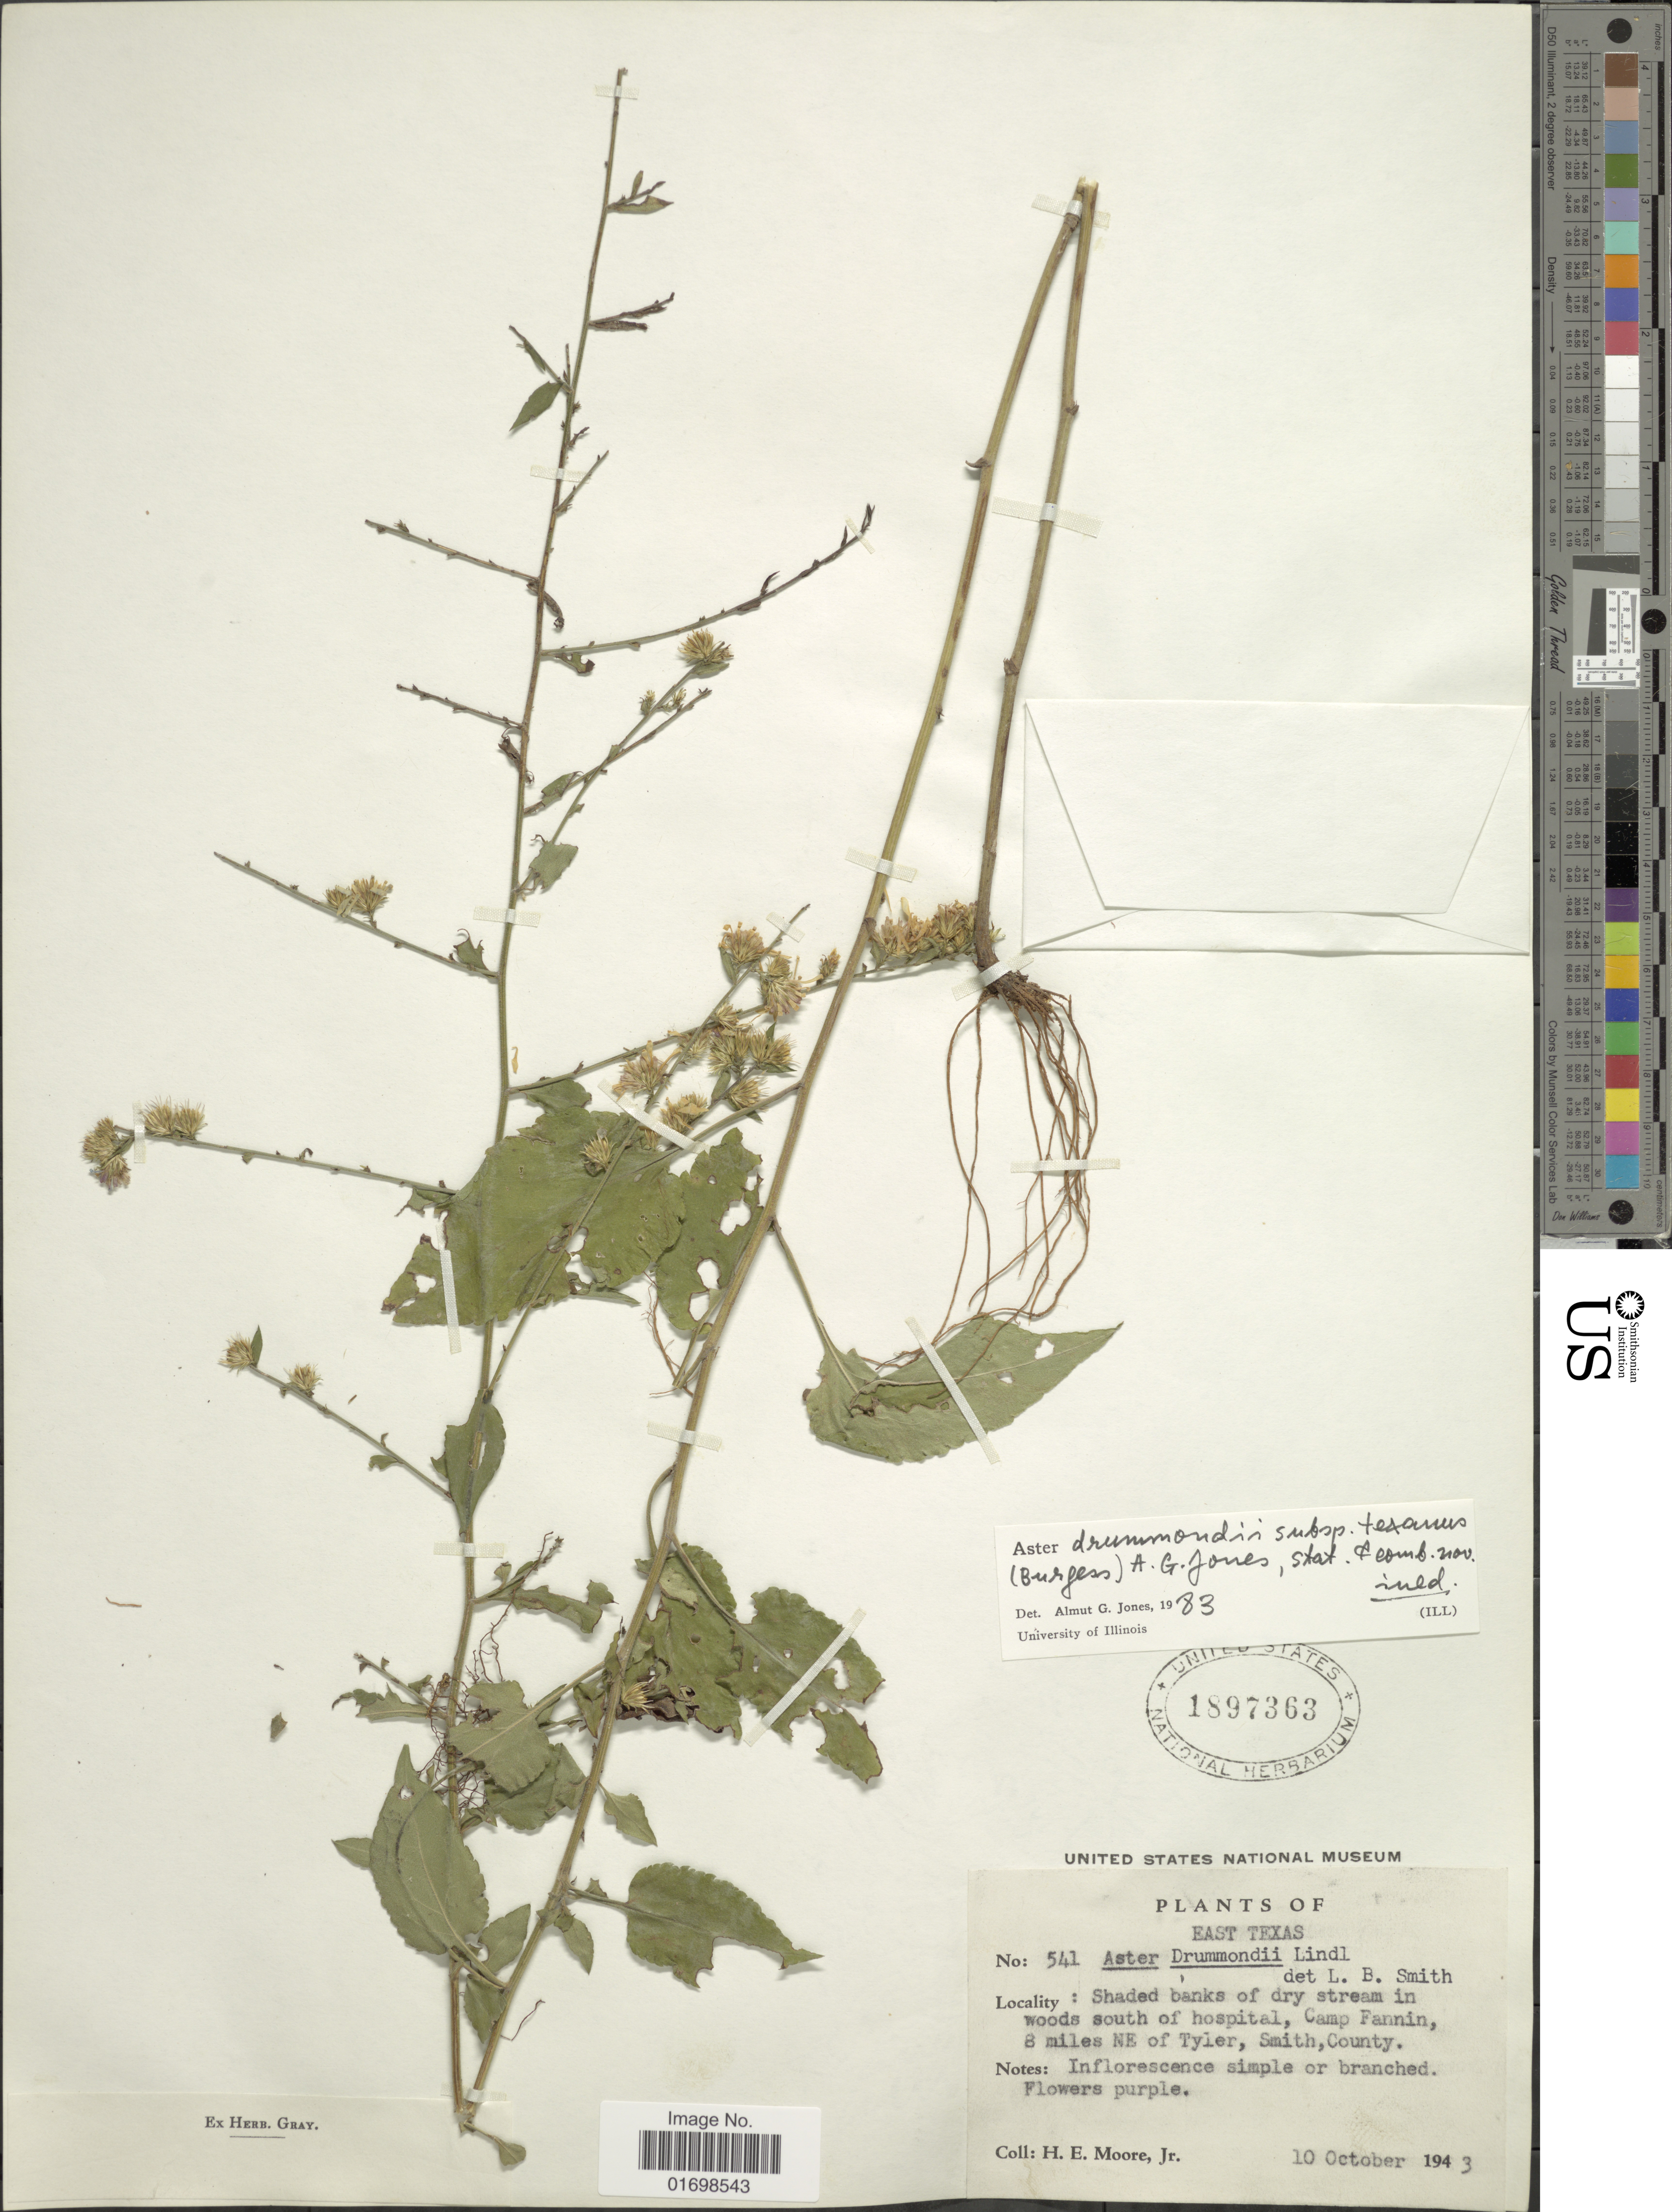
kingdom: Plantae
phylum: Tracheophyta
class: Magnoliopsida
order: Asterales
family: Asteraceae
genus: Symphyotrichum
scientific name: Symphyotrichum drummondii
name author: (Lindl.) G.L. Nesom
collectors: H. Moore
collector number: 541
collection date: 1943-10-10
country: United States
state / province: Texas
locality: East Texas, In wood south of hospital, Camp Fannin, 8 miles NE of Tyler, smith, County.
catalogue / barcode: US 1897363